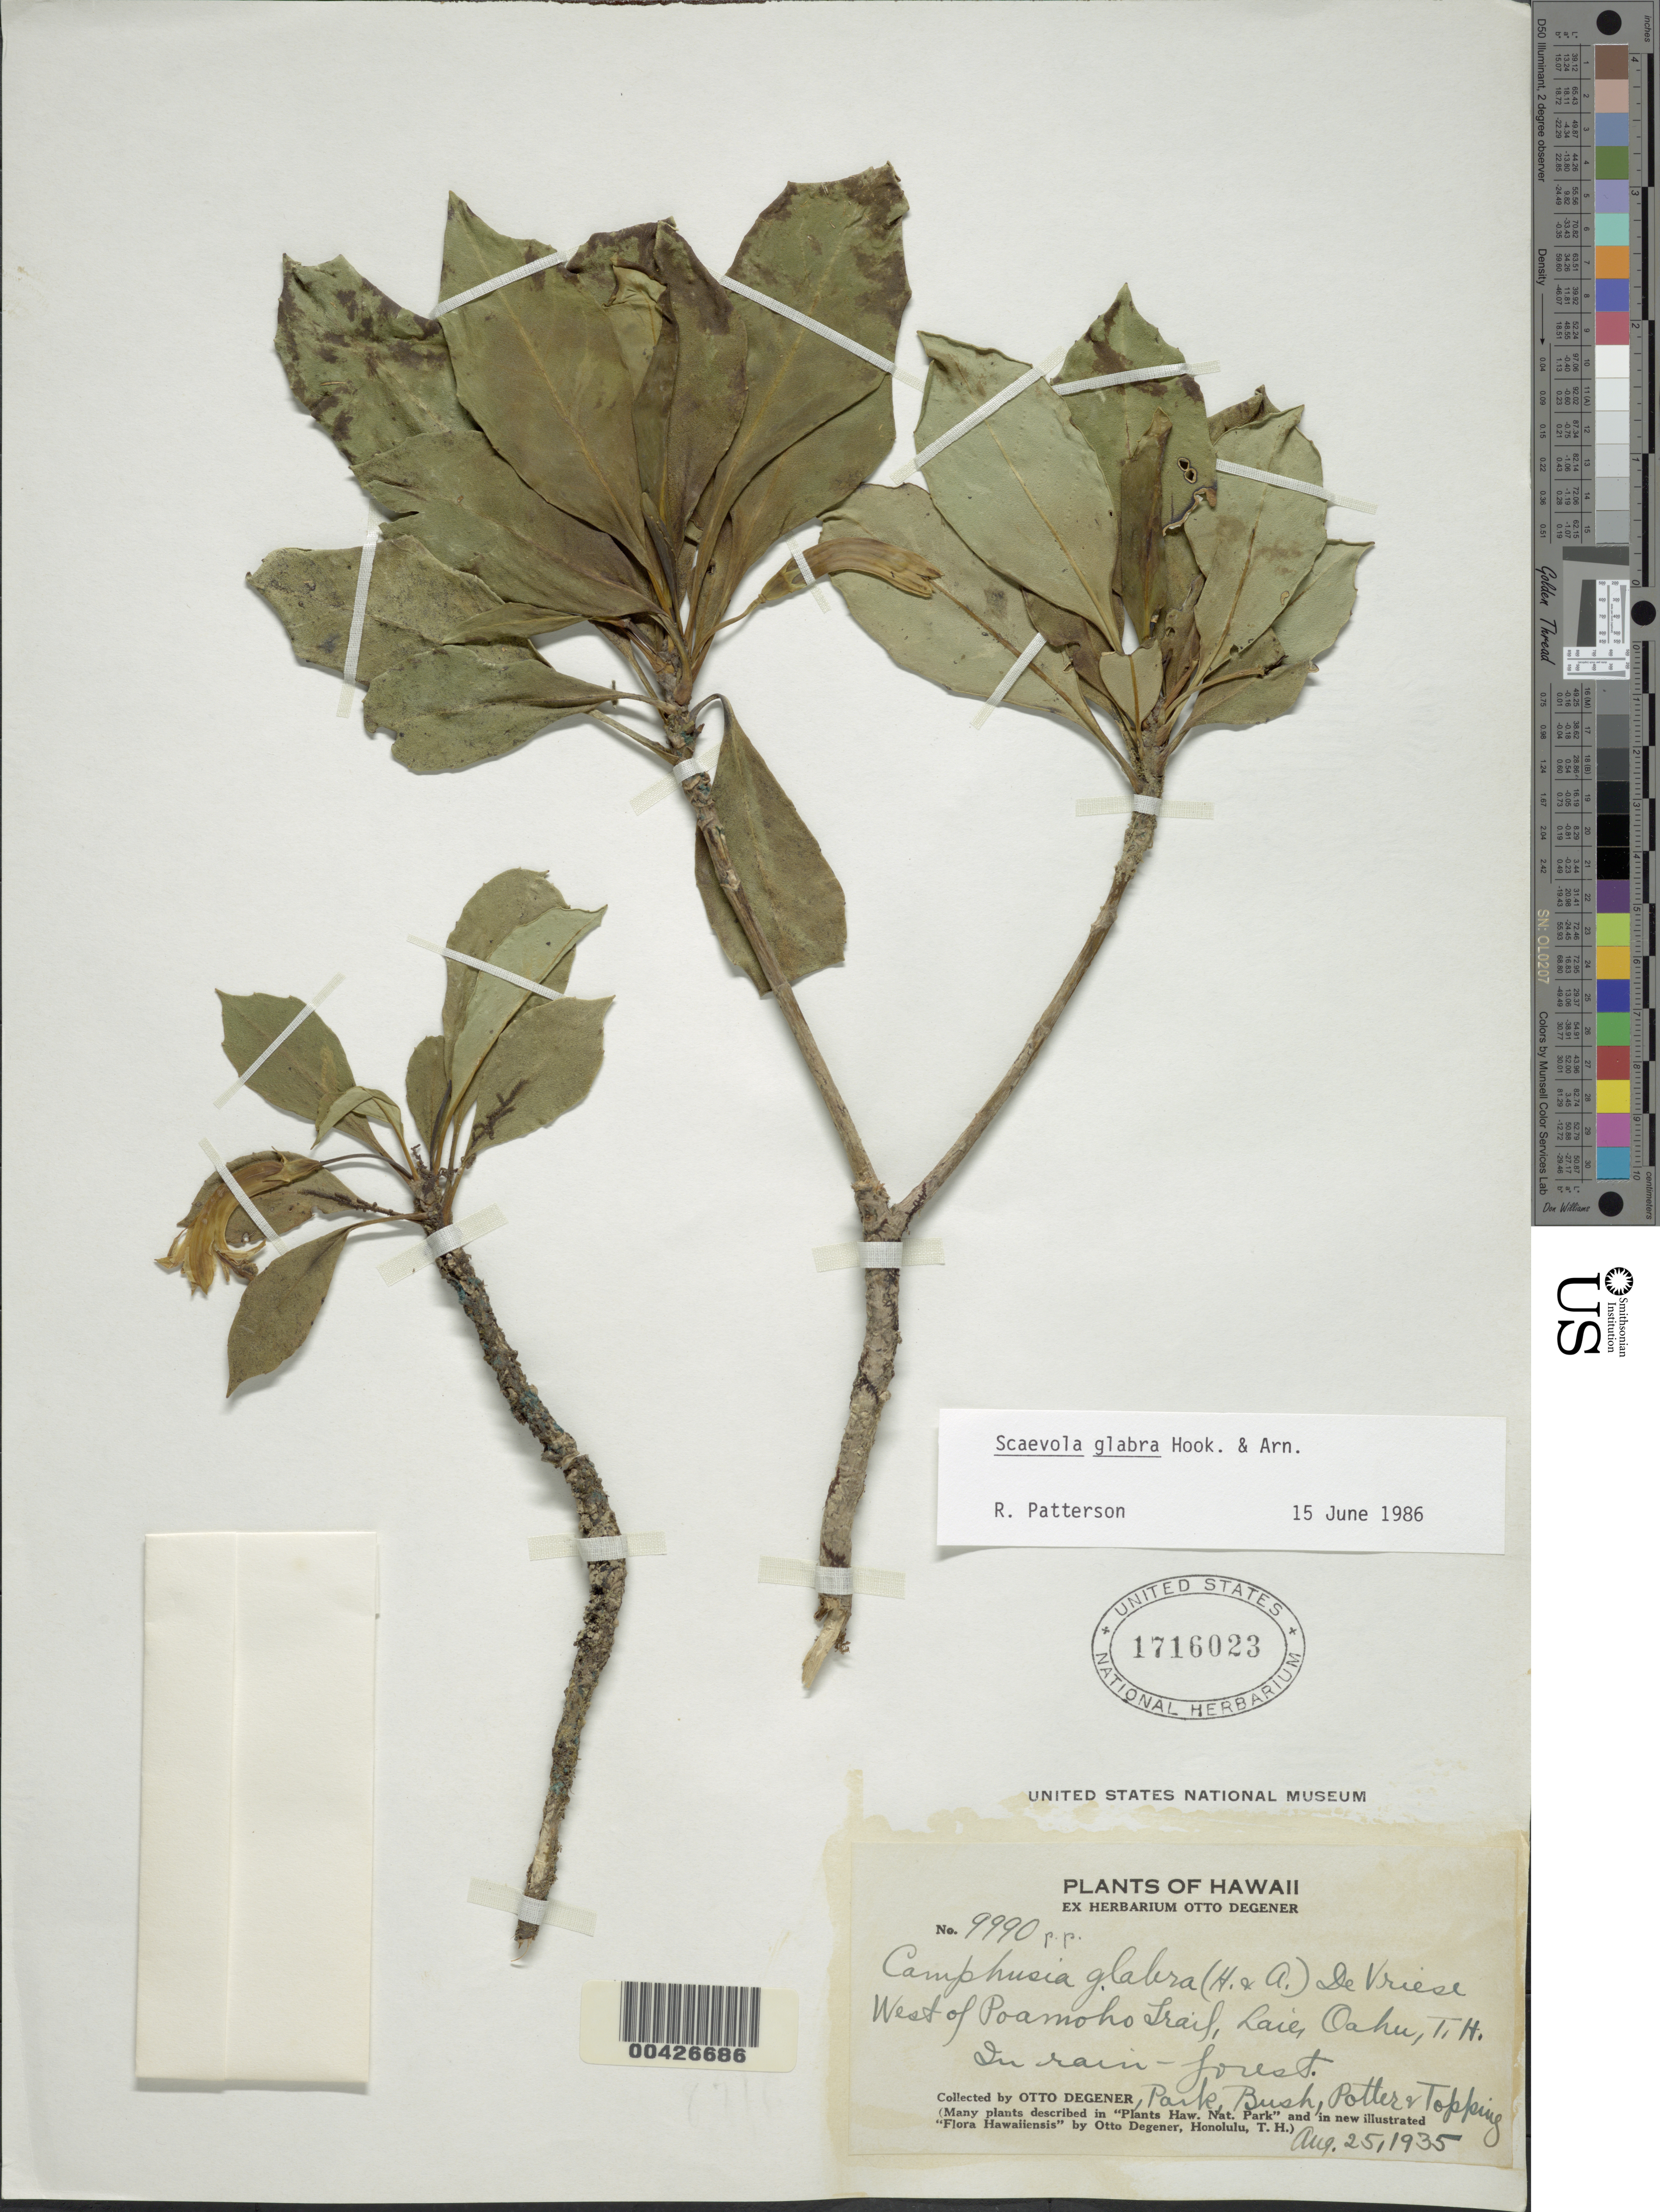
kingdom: Plantae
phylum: Tracheophyta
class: Magnoliopsida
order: Asterales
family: Goodeniaceae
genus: Scaevola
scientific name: Scaevola glabra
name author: Hook. & Arn.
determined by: Patterson, R.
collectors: O. Degener, Park, B. F. Bush, Potter & D. L. Topping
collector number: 9990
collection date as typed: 25 Aug 1935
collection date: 1935-08-25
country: United States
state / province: Hawaii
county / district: Honolulu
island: Oahu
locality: West of Poamoho Trail, Laie, Oahu, T.H.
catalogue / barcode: US 1716023